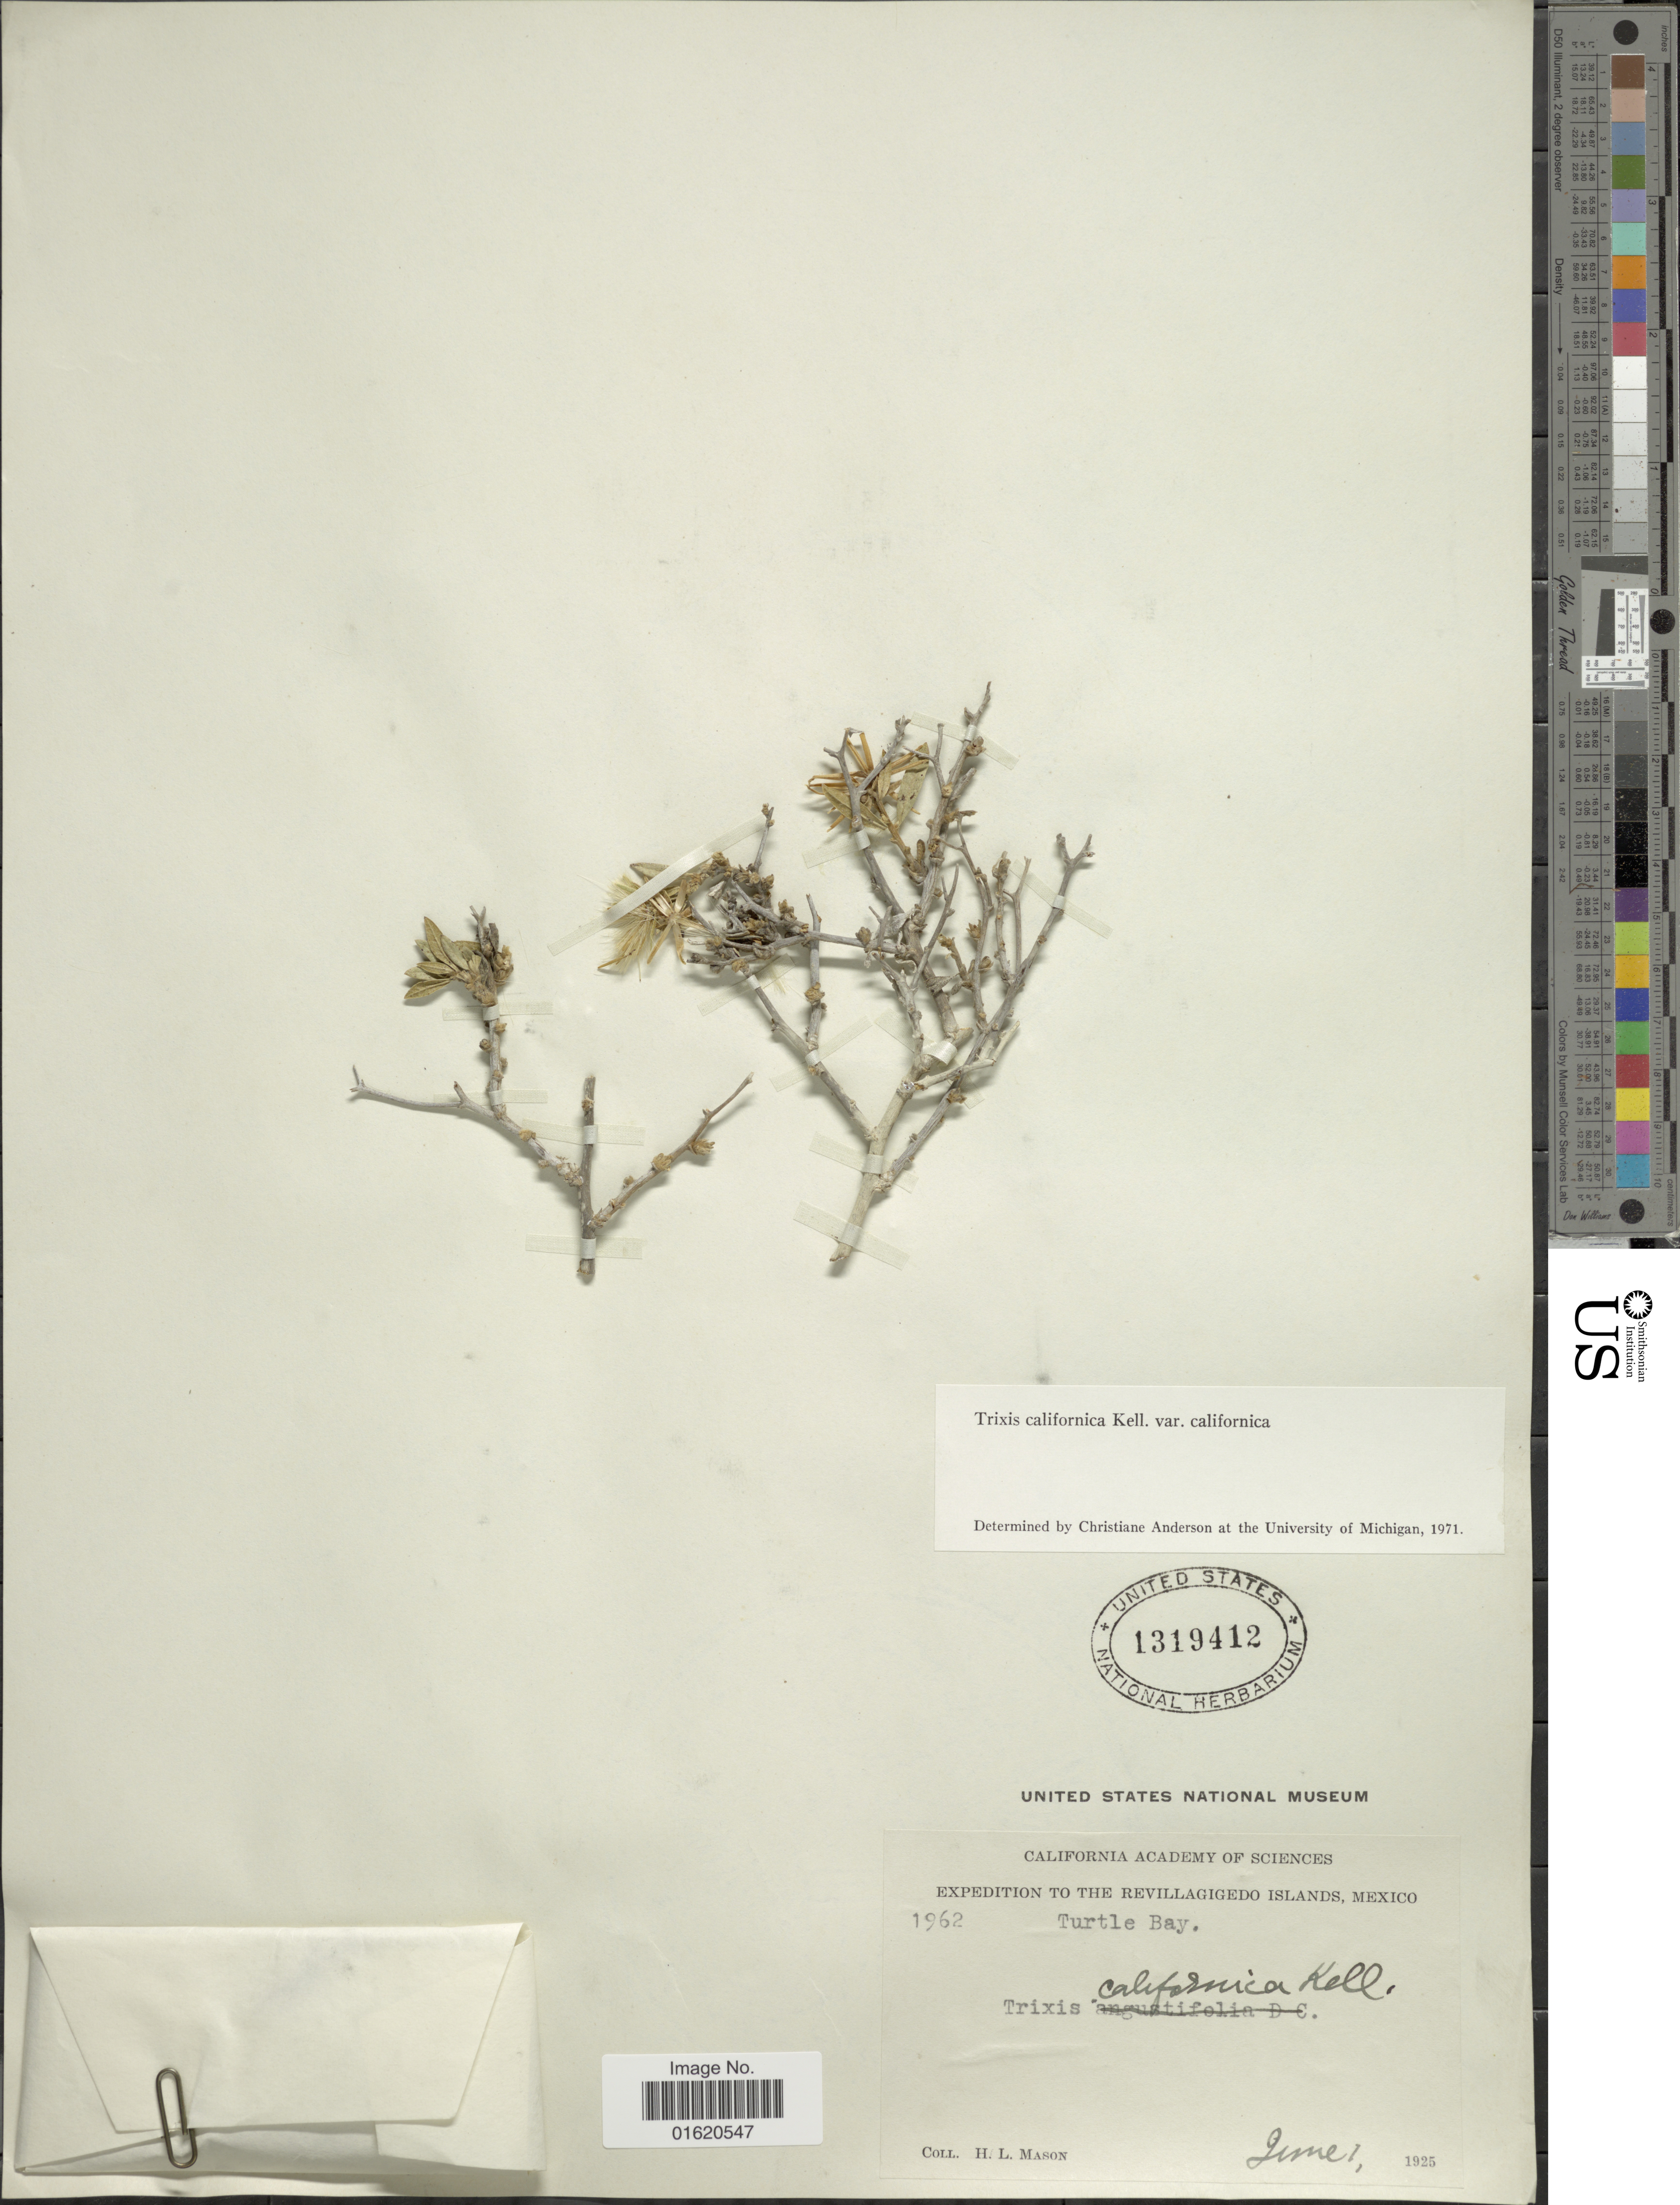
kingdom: Plantae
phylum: Tracheophyta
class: Magnoliopsida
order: Asterales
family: Asteraceae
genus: Trixis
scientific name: Trixis californica var. californica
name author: Kellogg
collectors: H. L. Mason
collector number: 1962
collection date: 1925-06-01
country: Mexico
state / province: Colima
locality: Revillagigedo Islands, Turtle bay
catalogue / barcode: US 1319412